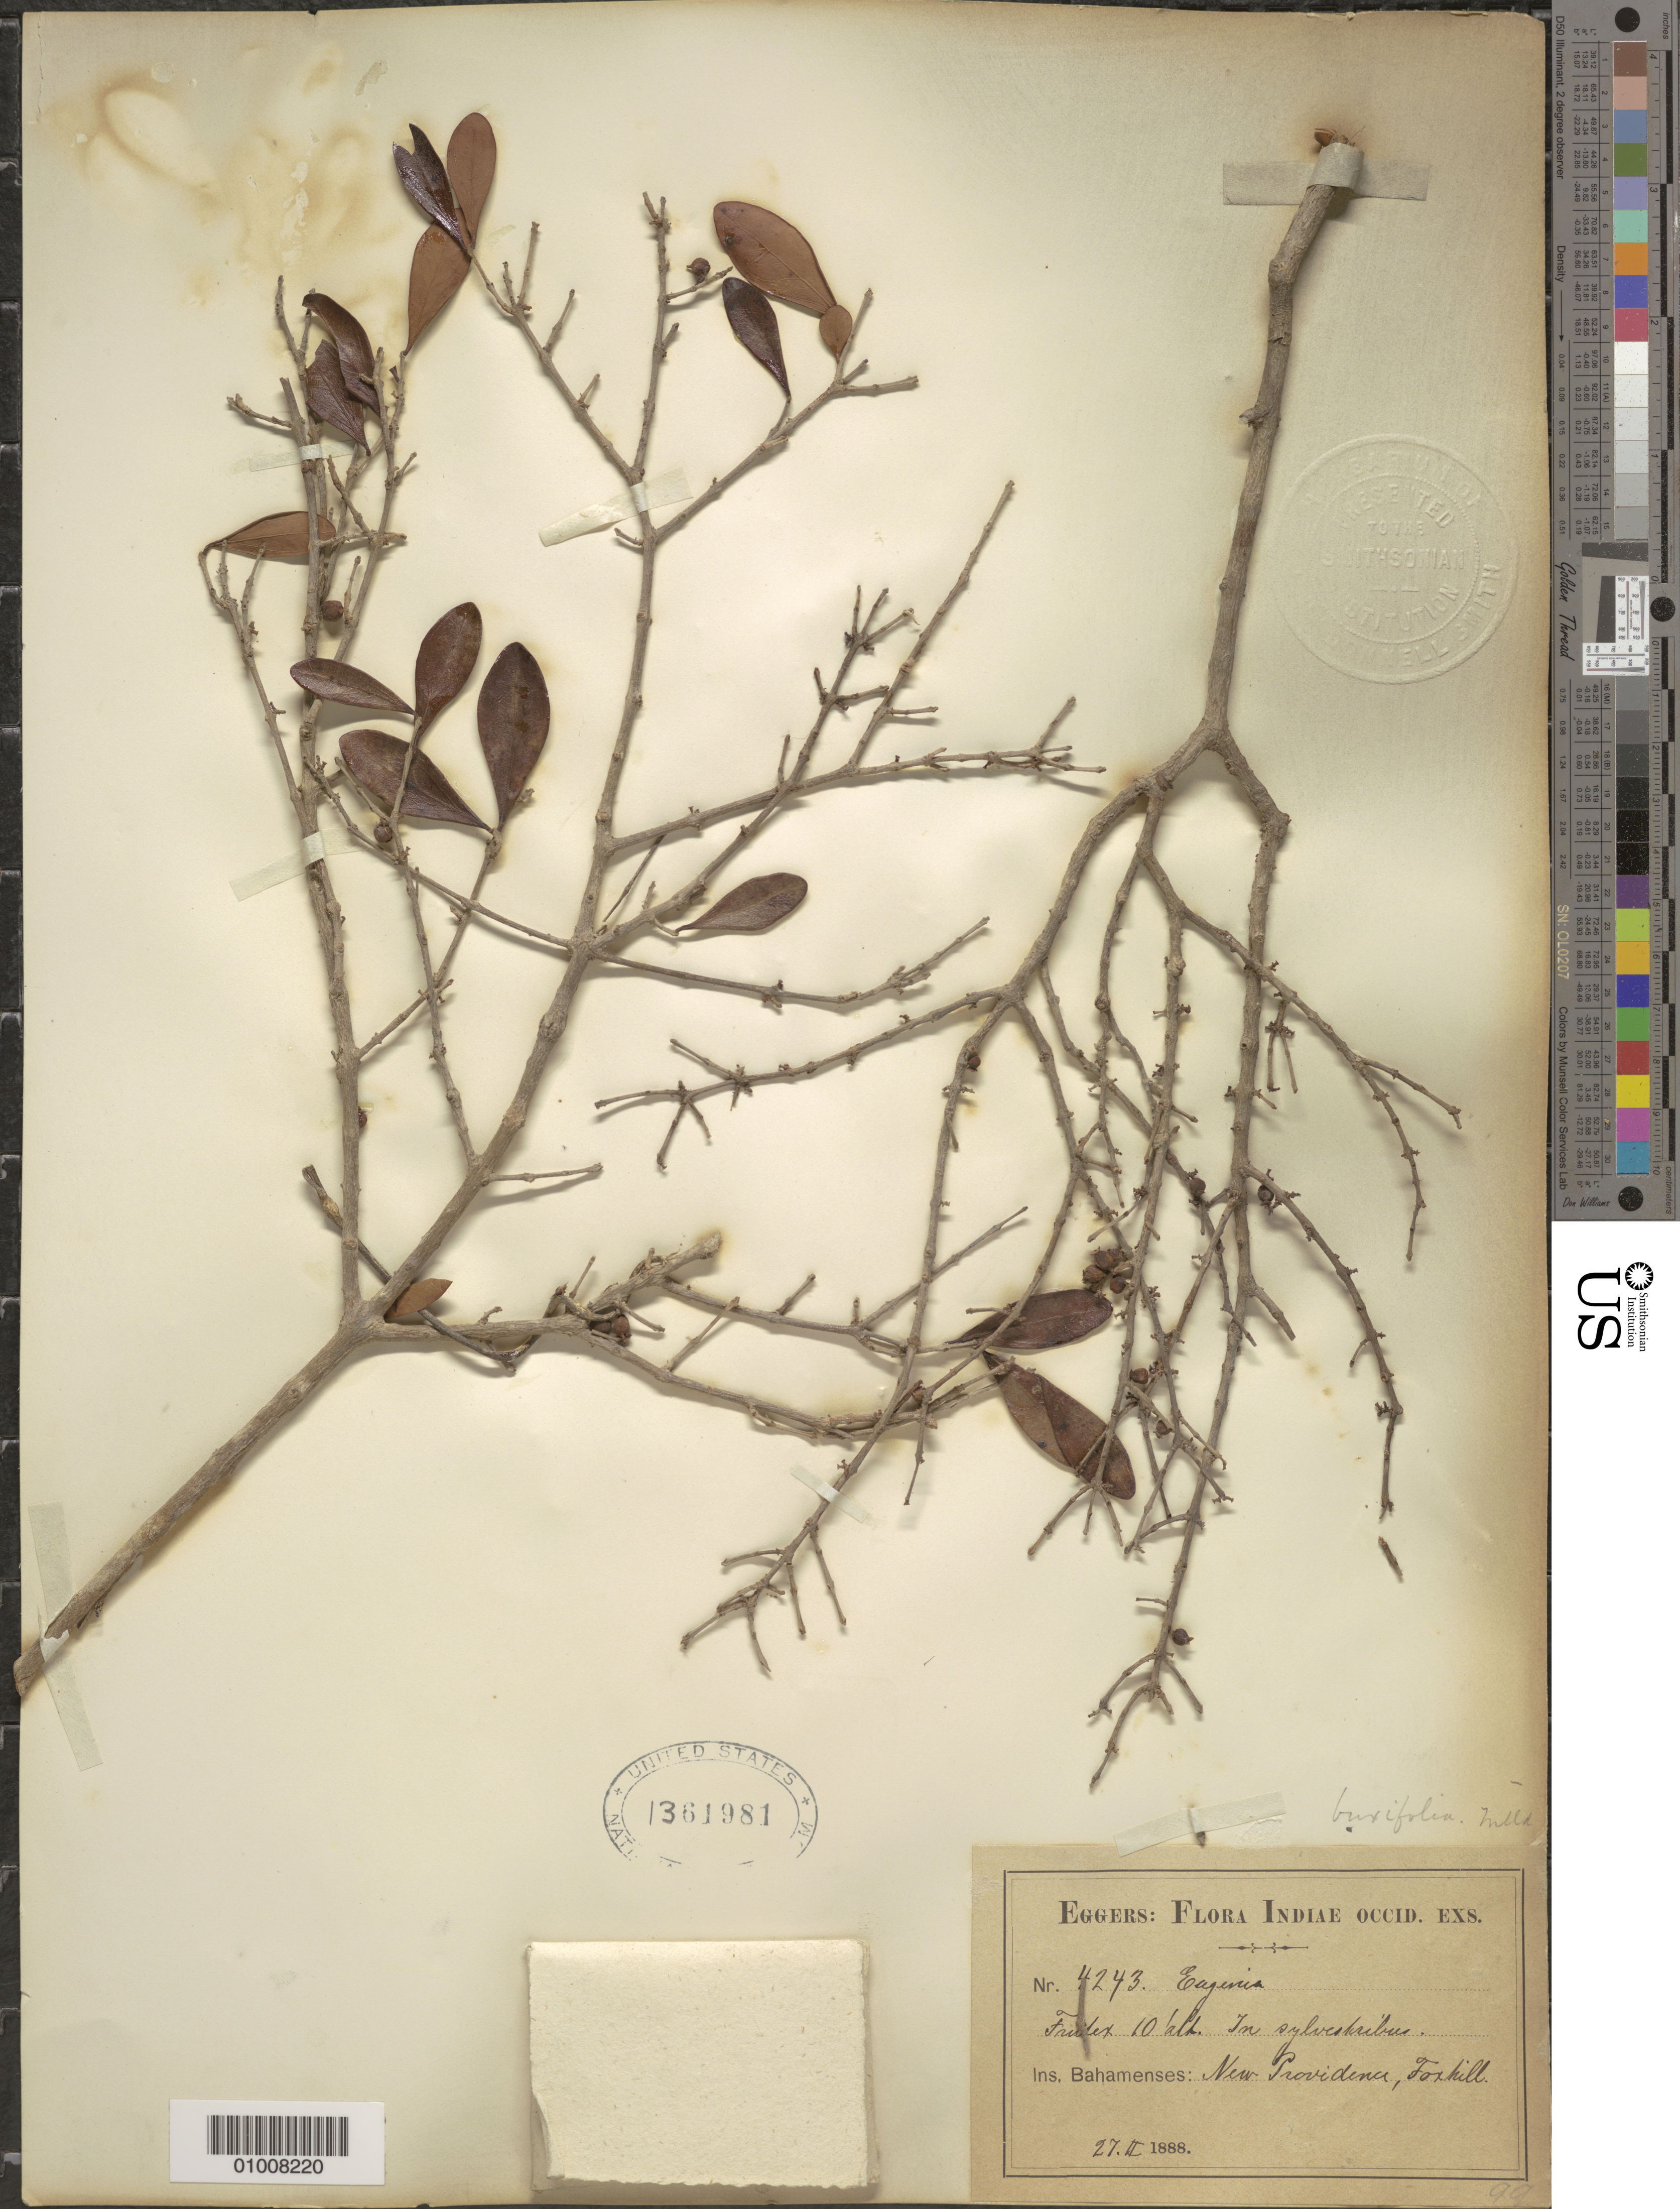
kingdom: Plantae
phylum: Tracheophyta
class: Magnoliopsida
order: Myrtales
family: Myrtaceae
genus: Eugenia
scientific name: Eugenia foetida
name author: Pers.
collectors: H. F. A. von Eggers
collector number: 4243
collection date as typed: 27 Feb 1888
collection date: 1888-02-27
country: Bahamas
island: New Providence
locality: Fox Hill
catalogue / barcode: US 1361981